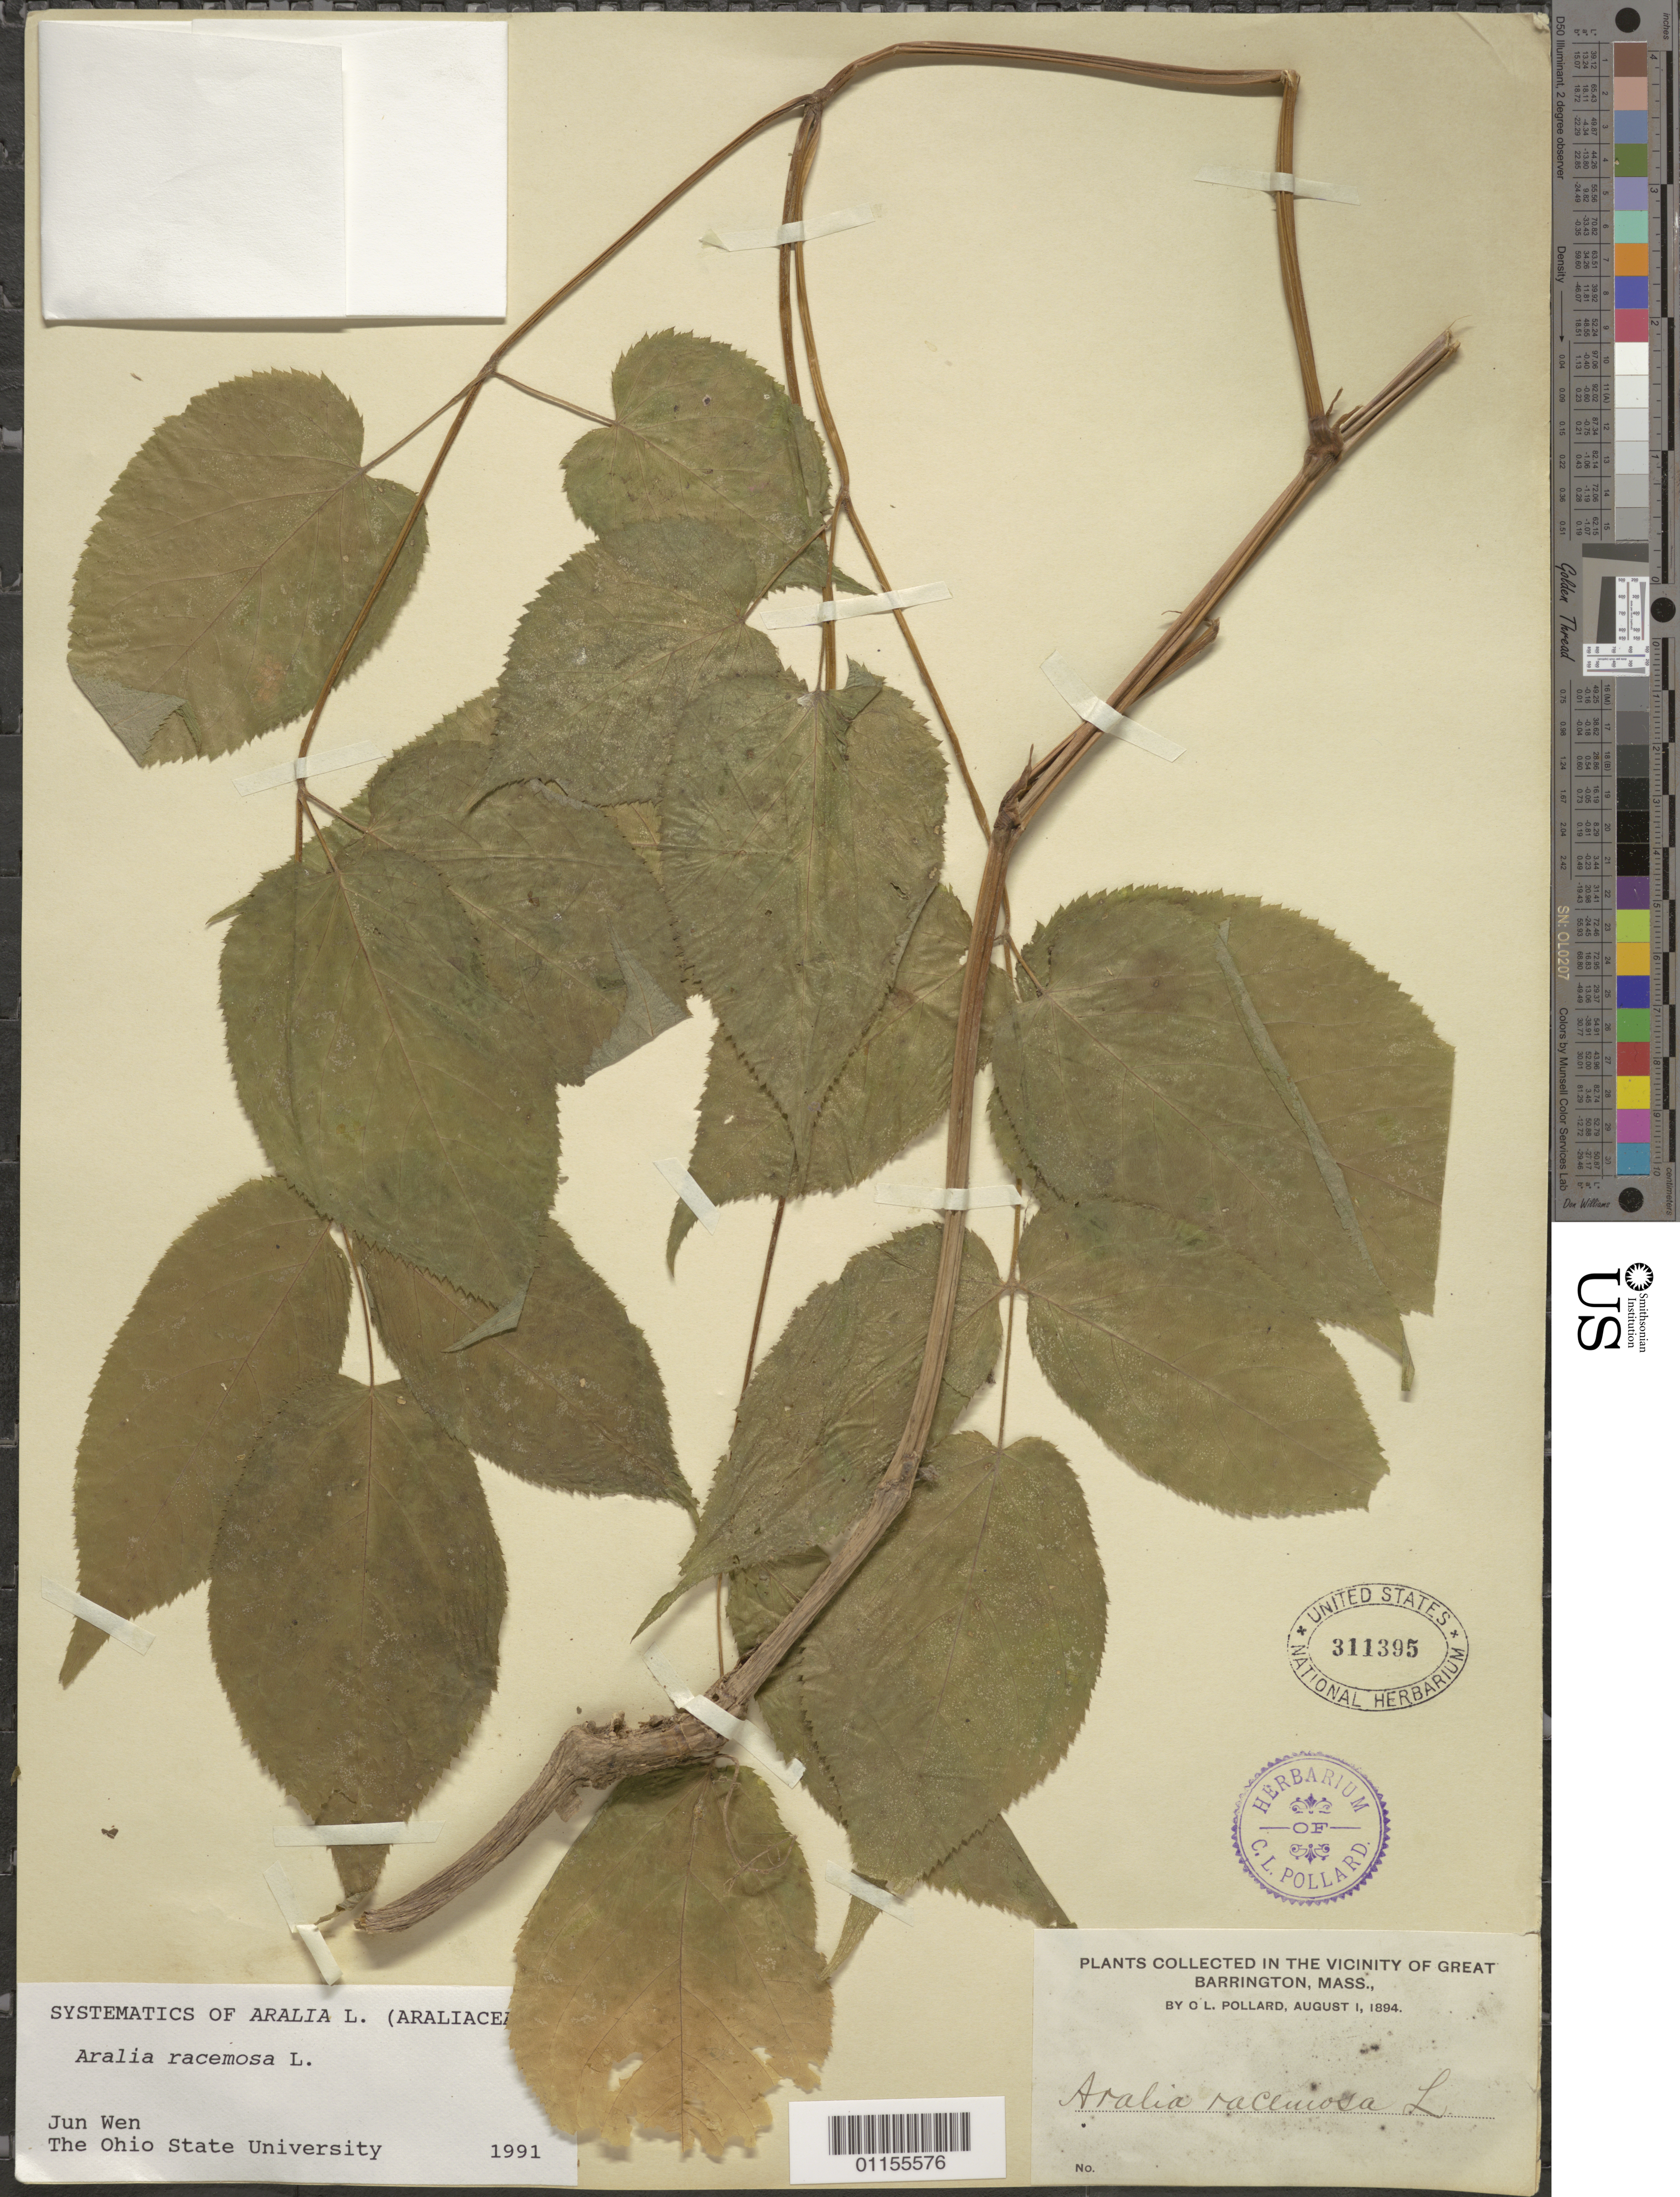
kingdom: Plantae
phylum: Tracheophyta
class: Magnoliopsida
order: Apiales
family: Araliaceae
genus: Aralia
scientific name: Aralia racemosa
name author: L.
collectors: O. L. Pollard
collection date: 1894-08-01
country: United States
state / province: Massachusetts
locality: Vicinity of Great Barrington.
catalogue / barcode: US 311395